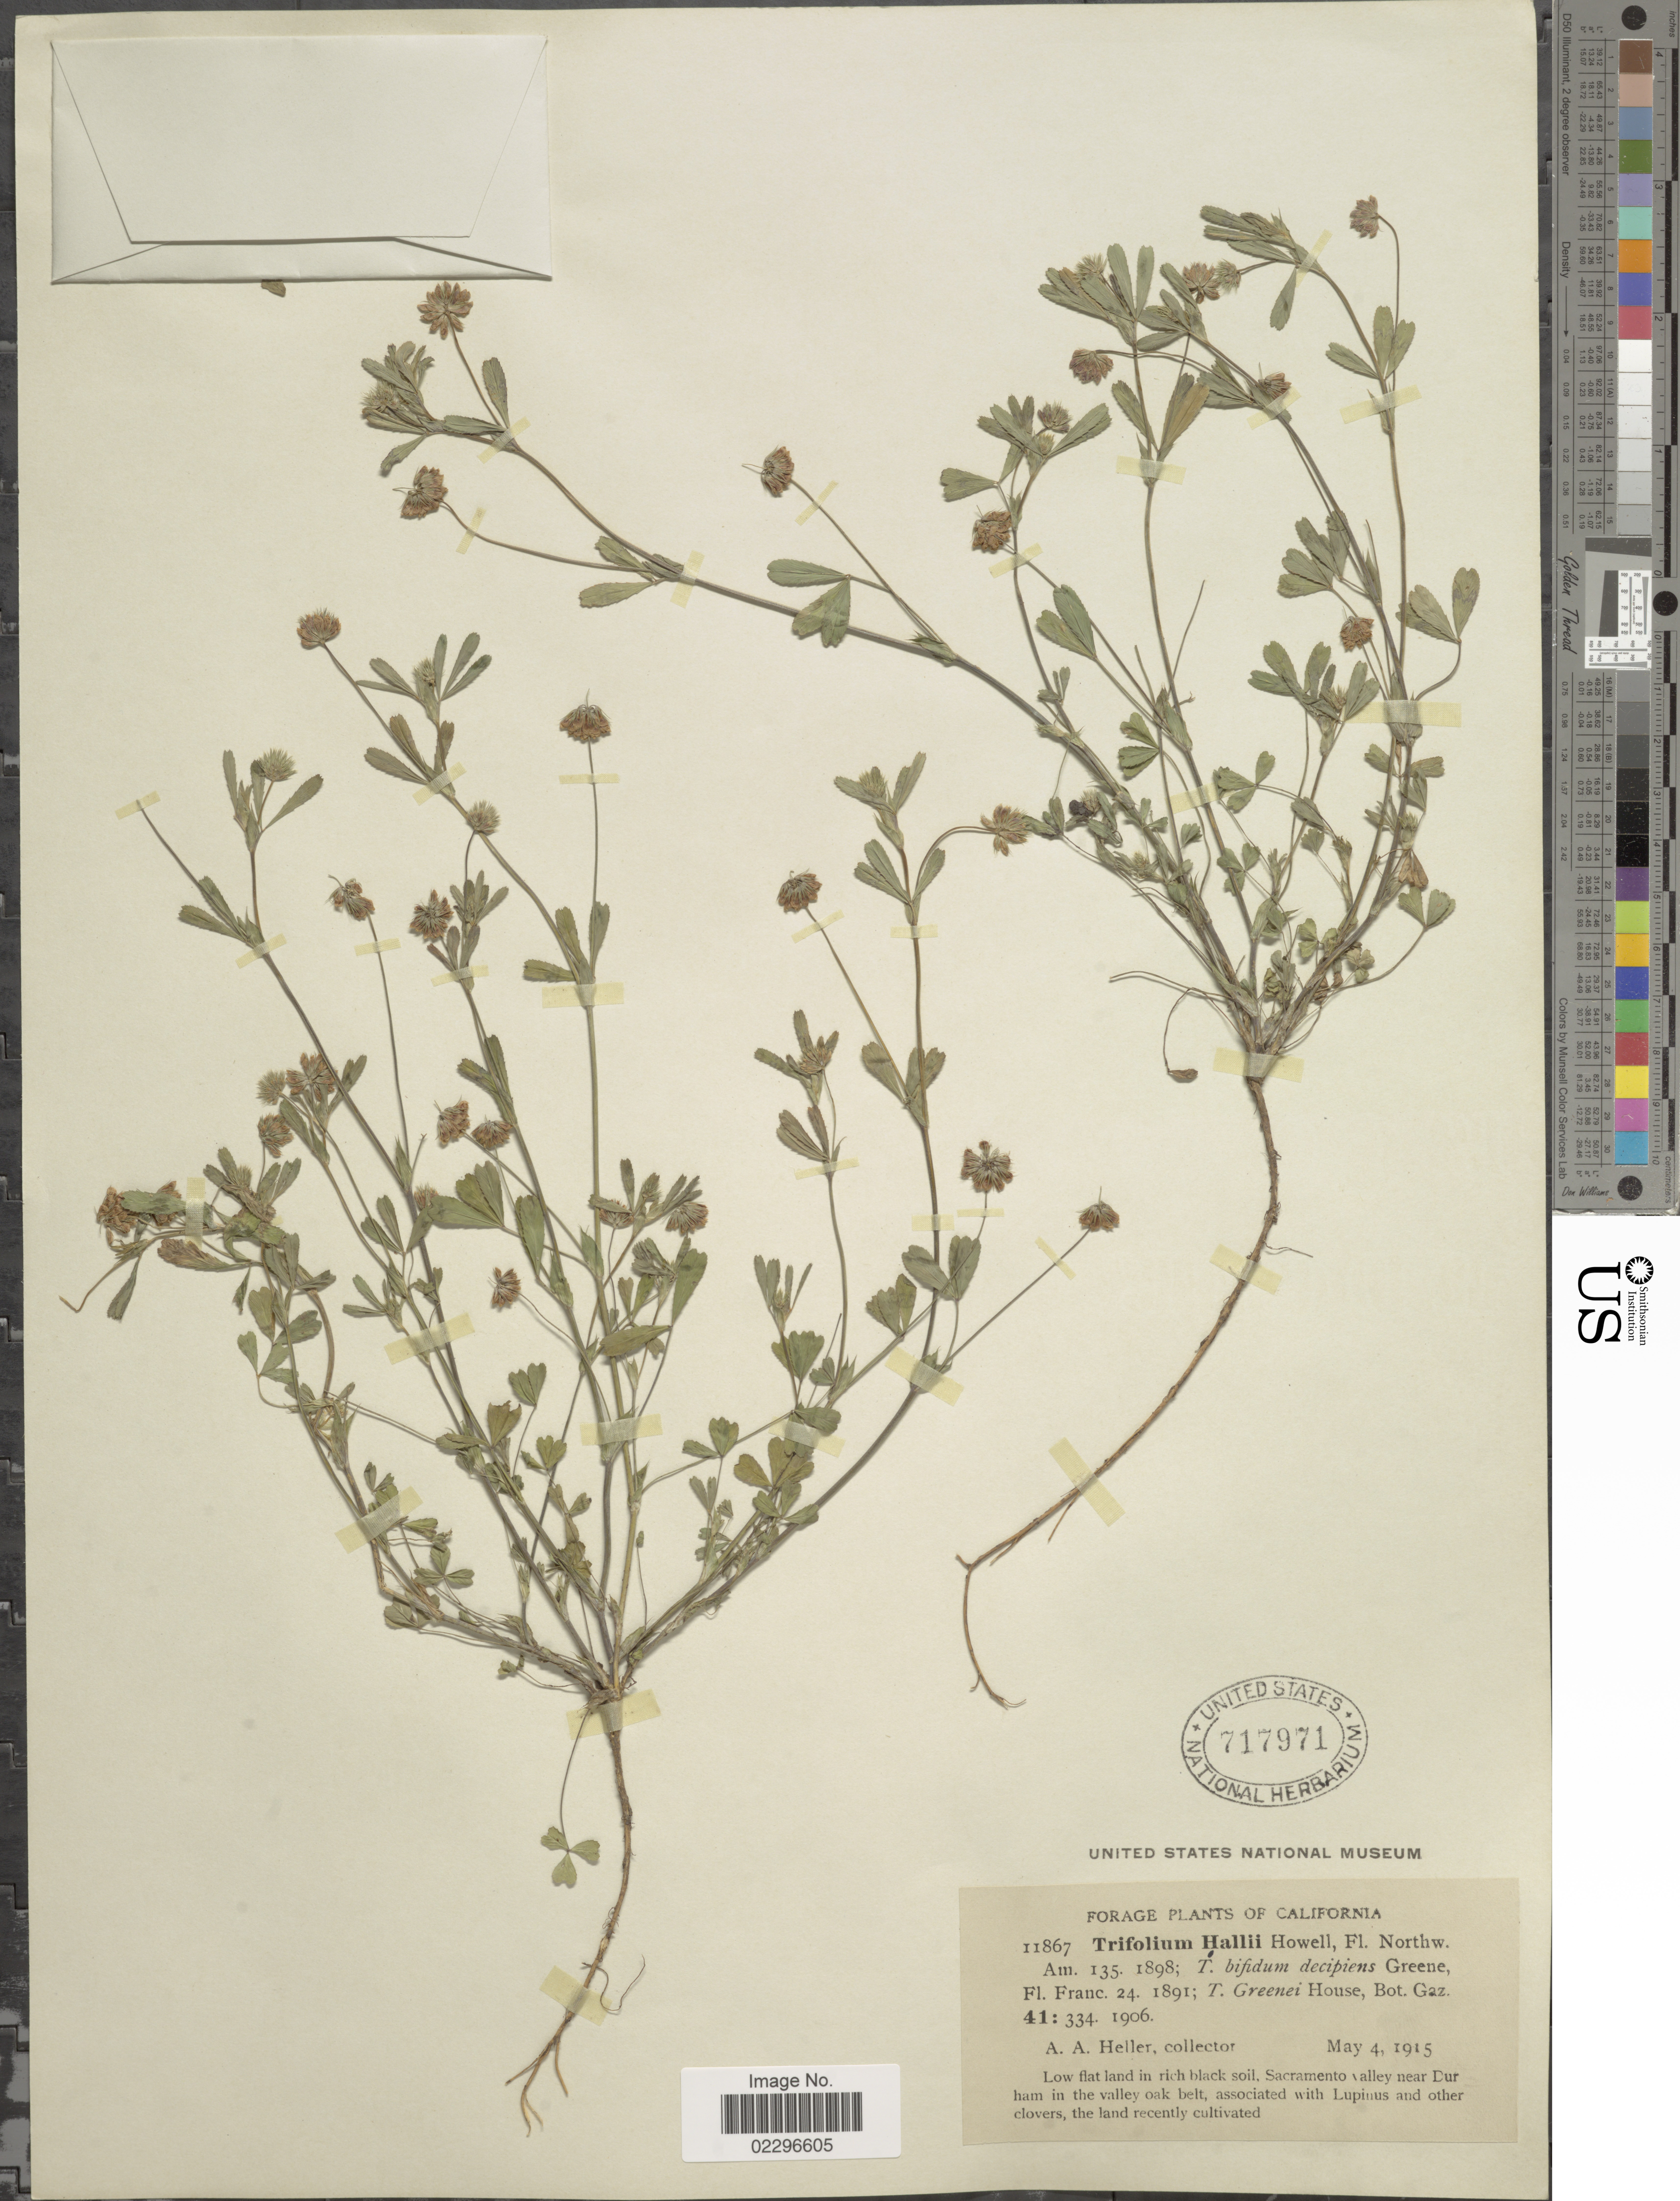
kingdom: Plantae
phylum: Tracheophyta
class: Magnoliopsida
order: Fabales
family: Fabaceae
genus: Trifolium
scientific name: Trifolium hallii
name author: Howell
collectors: A. A. Heller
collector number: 11867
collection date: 1915-05-04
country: United States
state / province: California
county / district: Sacramento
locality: Sacramento valley near Durham in the valley oak belt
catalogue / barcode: US 717971